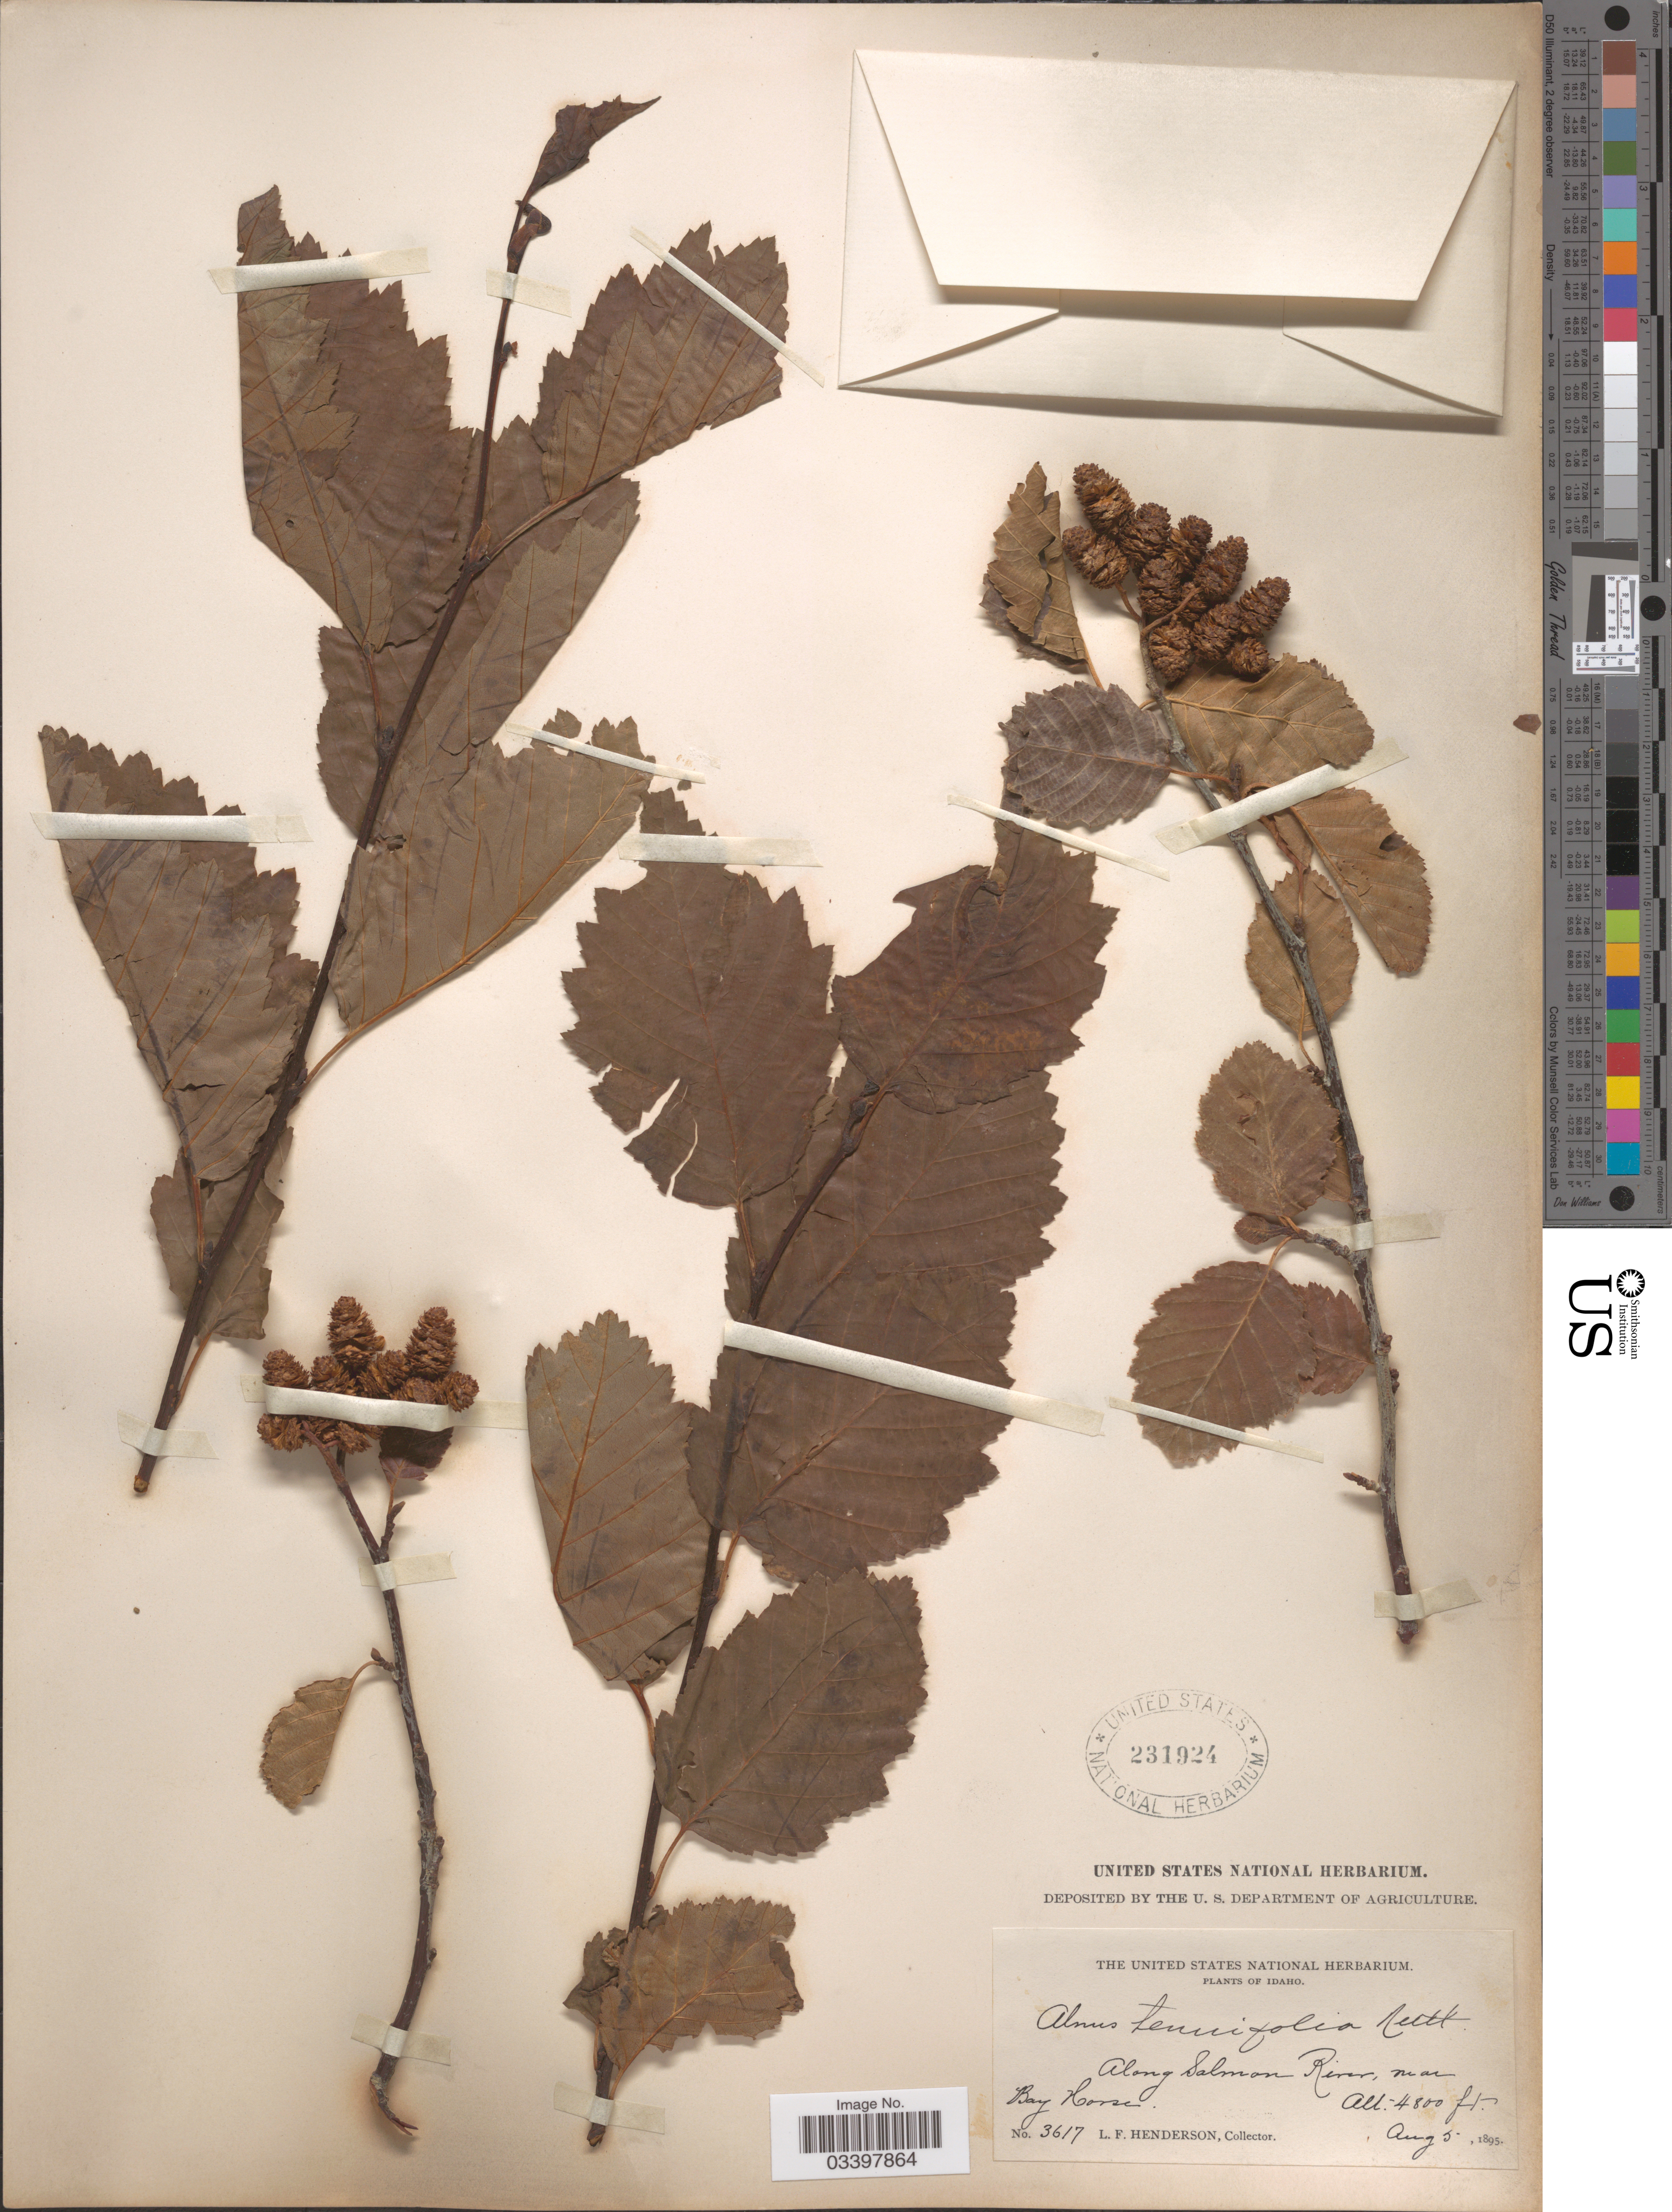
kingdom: Plantae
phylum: Tracheophyta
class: Magnoliopsida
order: Fagales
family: Betulaceae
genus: Alnus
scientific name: Alnus incana subsp. tenuifolia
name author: (Nutt.) Breitung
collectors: L. Henderson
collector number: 3617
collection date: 1895-08-05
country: United States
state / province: Idaho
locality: Along Salmon River, near Bay Horse.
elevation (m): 1463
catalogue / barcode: US 231924